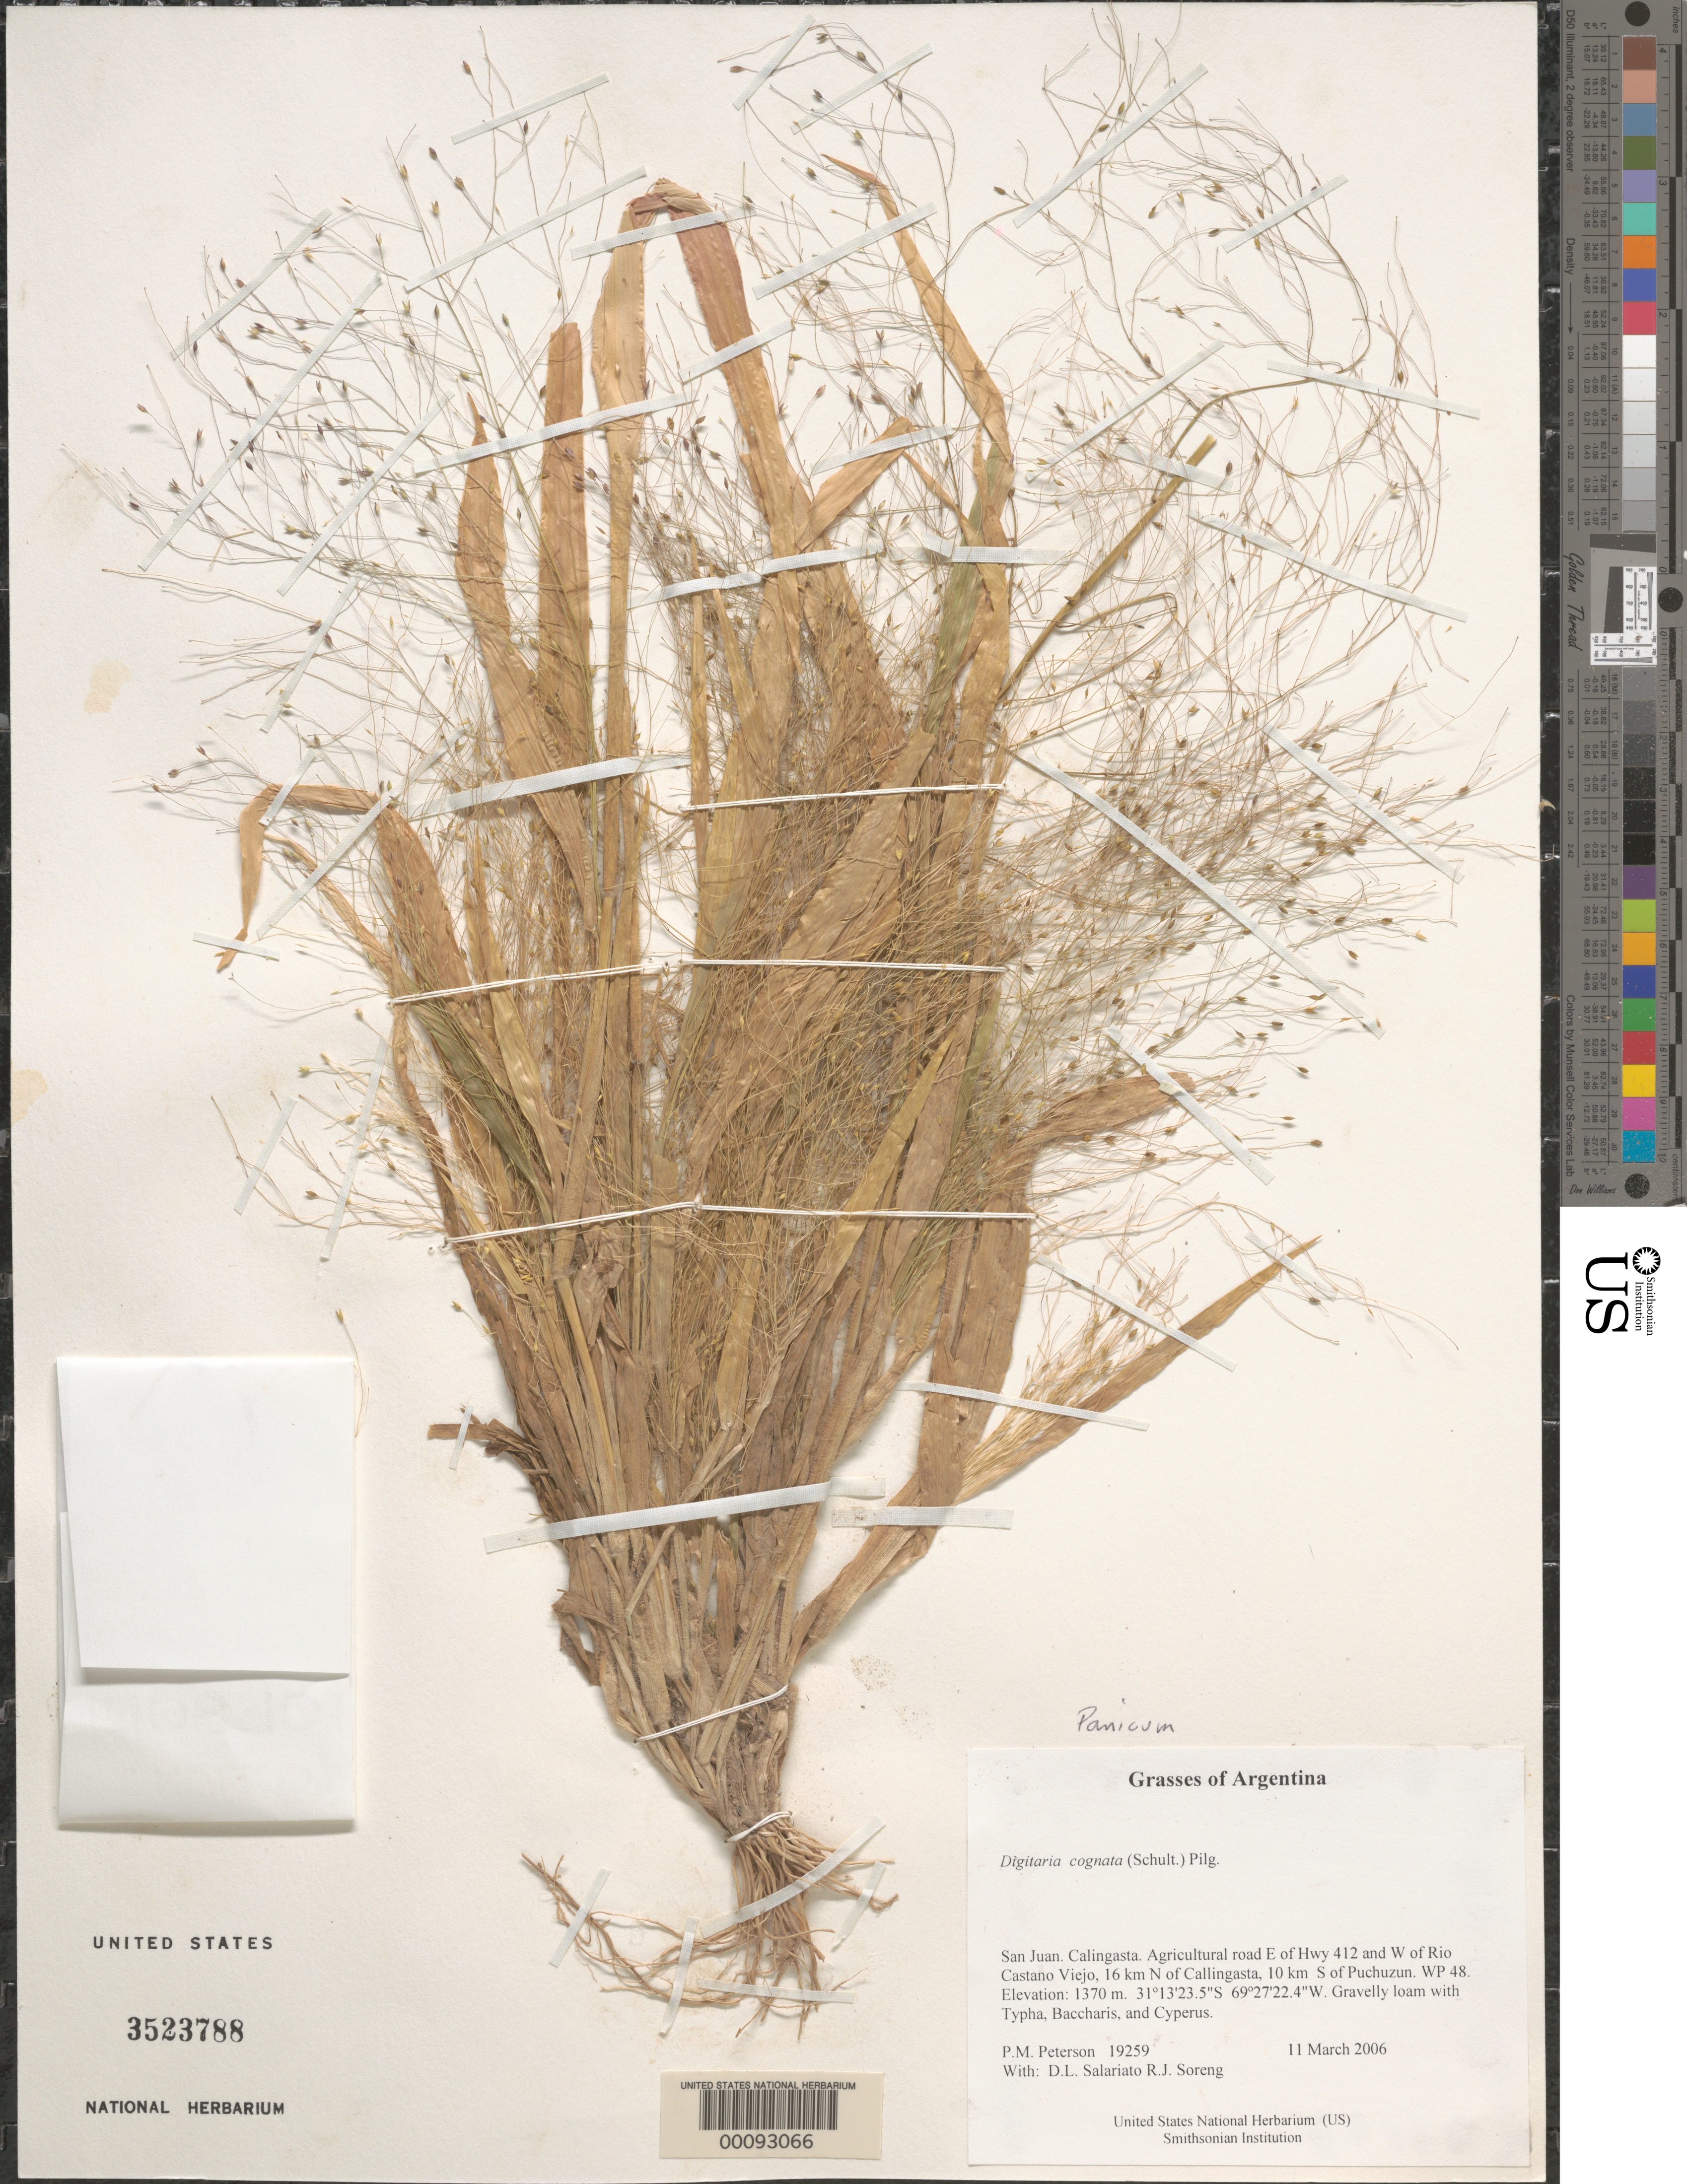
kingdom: Plantae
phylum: Tracheophyta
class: Liliopsida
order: Poales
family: Poaceae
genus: Digitaria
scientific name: Digitaria cognata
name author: (Scult.) Pilg.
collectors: P. M. Peterson, R. J. Soreng, D. Salariato & A. Panizza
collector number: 19259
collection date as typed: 11 Mar 2006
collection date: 2006-03-11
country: Argentina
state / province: San Juan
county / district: Calingasta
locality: Agricultural road E of Hwy 412 and W of Rio Castano Viejo, 16 km N of Calingasta, 10 km S of Puchuzun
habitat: Gravelly loam with Typha, Baccharis, and Cyperus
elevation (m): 1370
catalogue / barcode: US 3523788